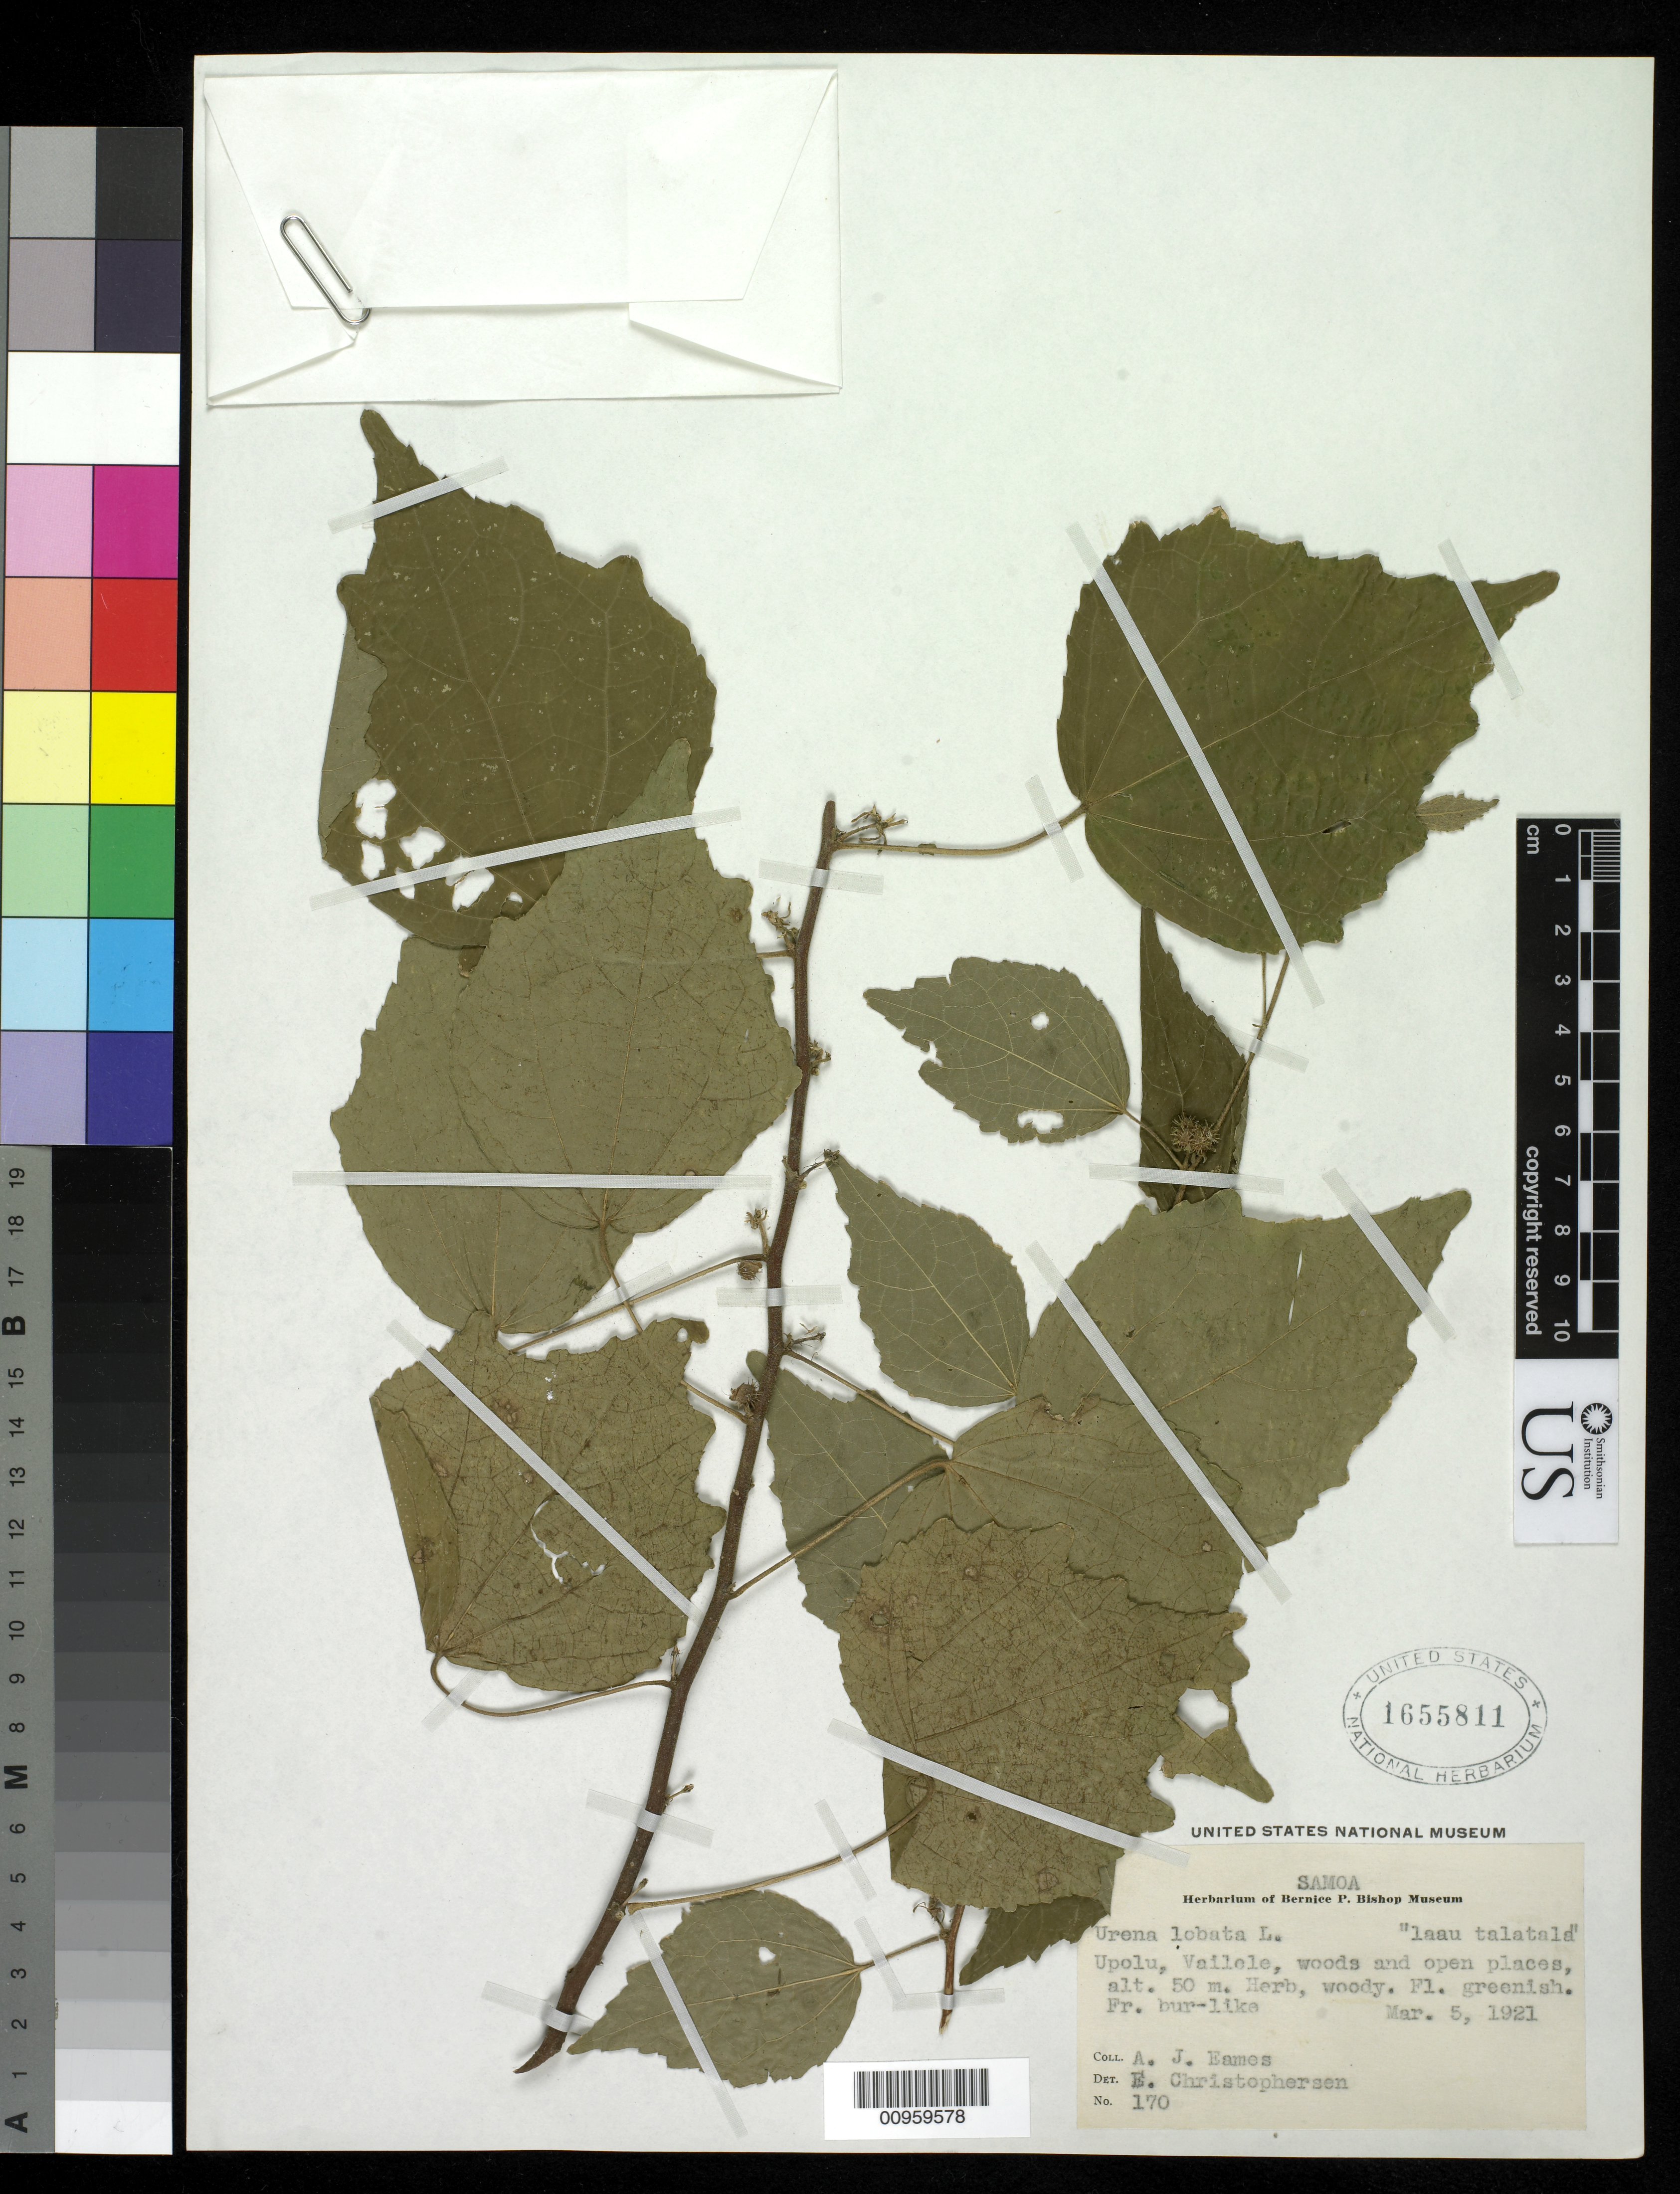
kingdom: Plantae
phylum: Tracheophyta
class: Magnoliopsida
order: Malvales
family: Malvaceae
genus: Urena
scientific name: Urena lobata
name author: L.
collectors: A. J. Eames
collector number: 170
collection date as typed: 05 Mar 1921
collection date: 1921-03-05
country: Samoa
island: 'Upolu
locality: Vailele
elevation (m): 50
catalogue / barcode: US 1655811